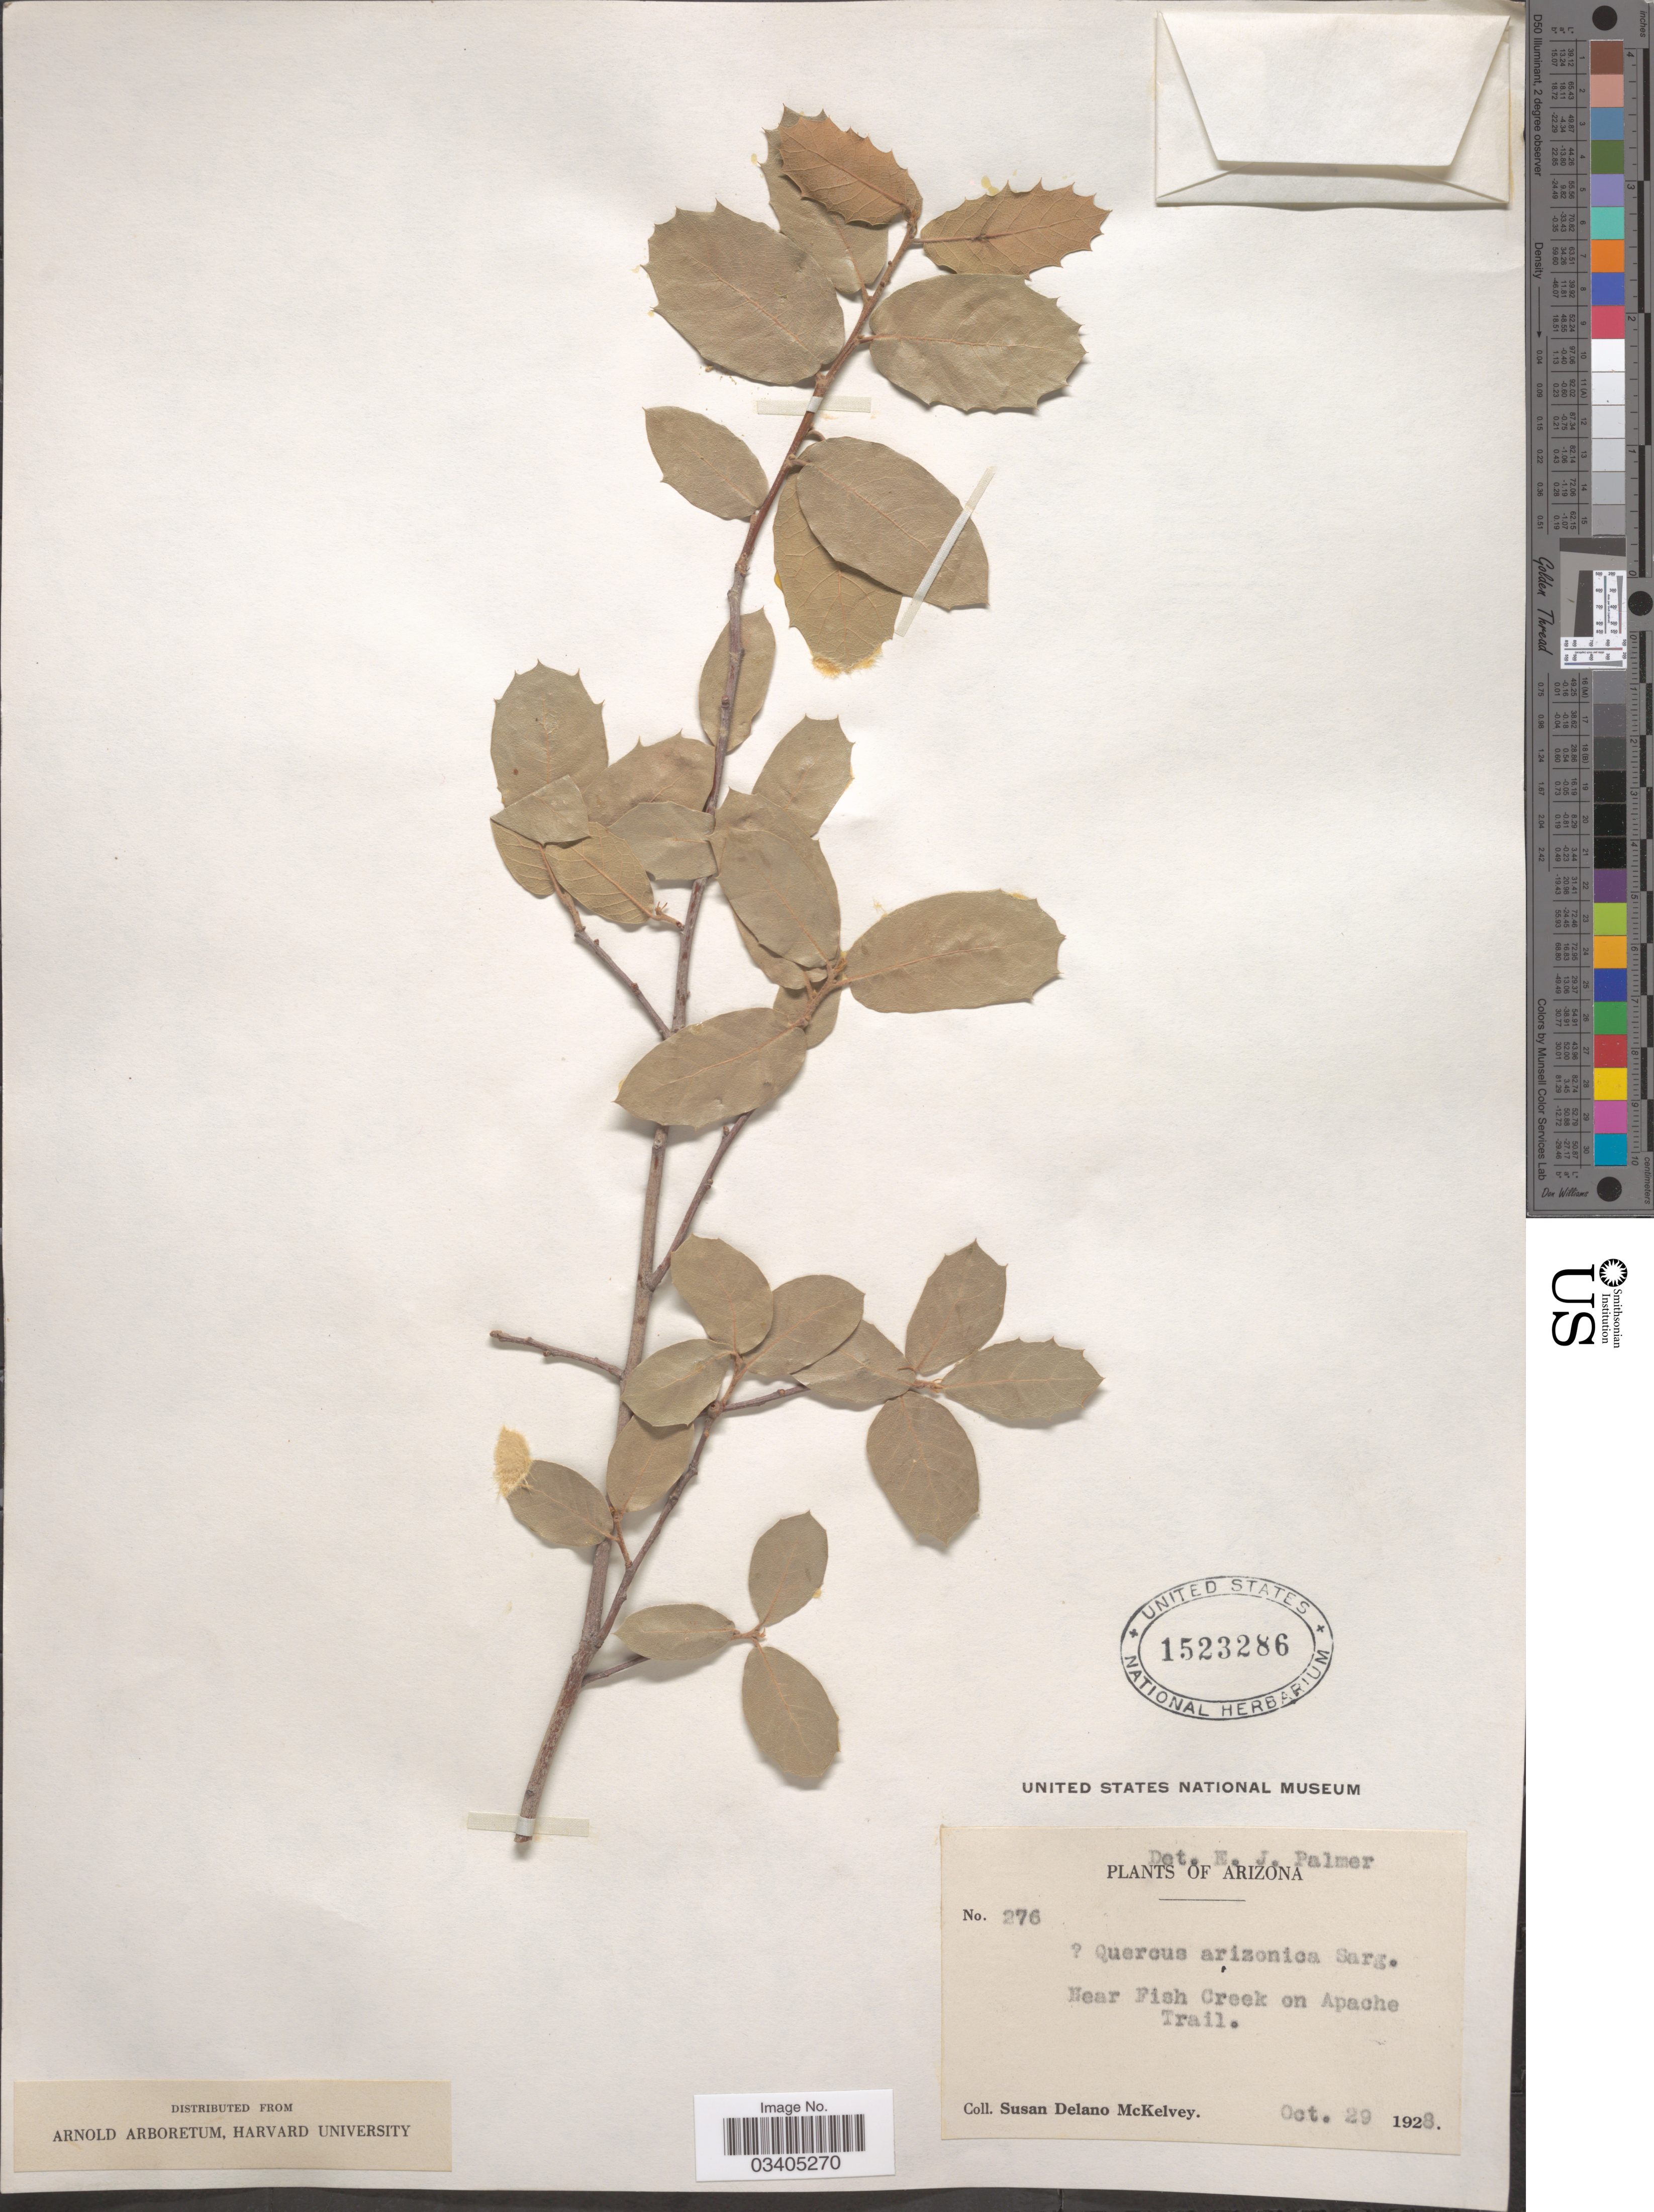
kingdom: Plantae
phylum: Tracheophyta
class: Magnoliopsida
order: Fagales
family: Fagaceae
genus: Quercus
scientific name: Quercus grisea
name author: Liebm.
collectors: S. A. McKelvey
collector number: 276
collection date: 1928-10-29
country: United States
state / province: Arizona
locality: Near Fish Creek on Apache Trail.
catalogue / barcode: US 1523286